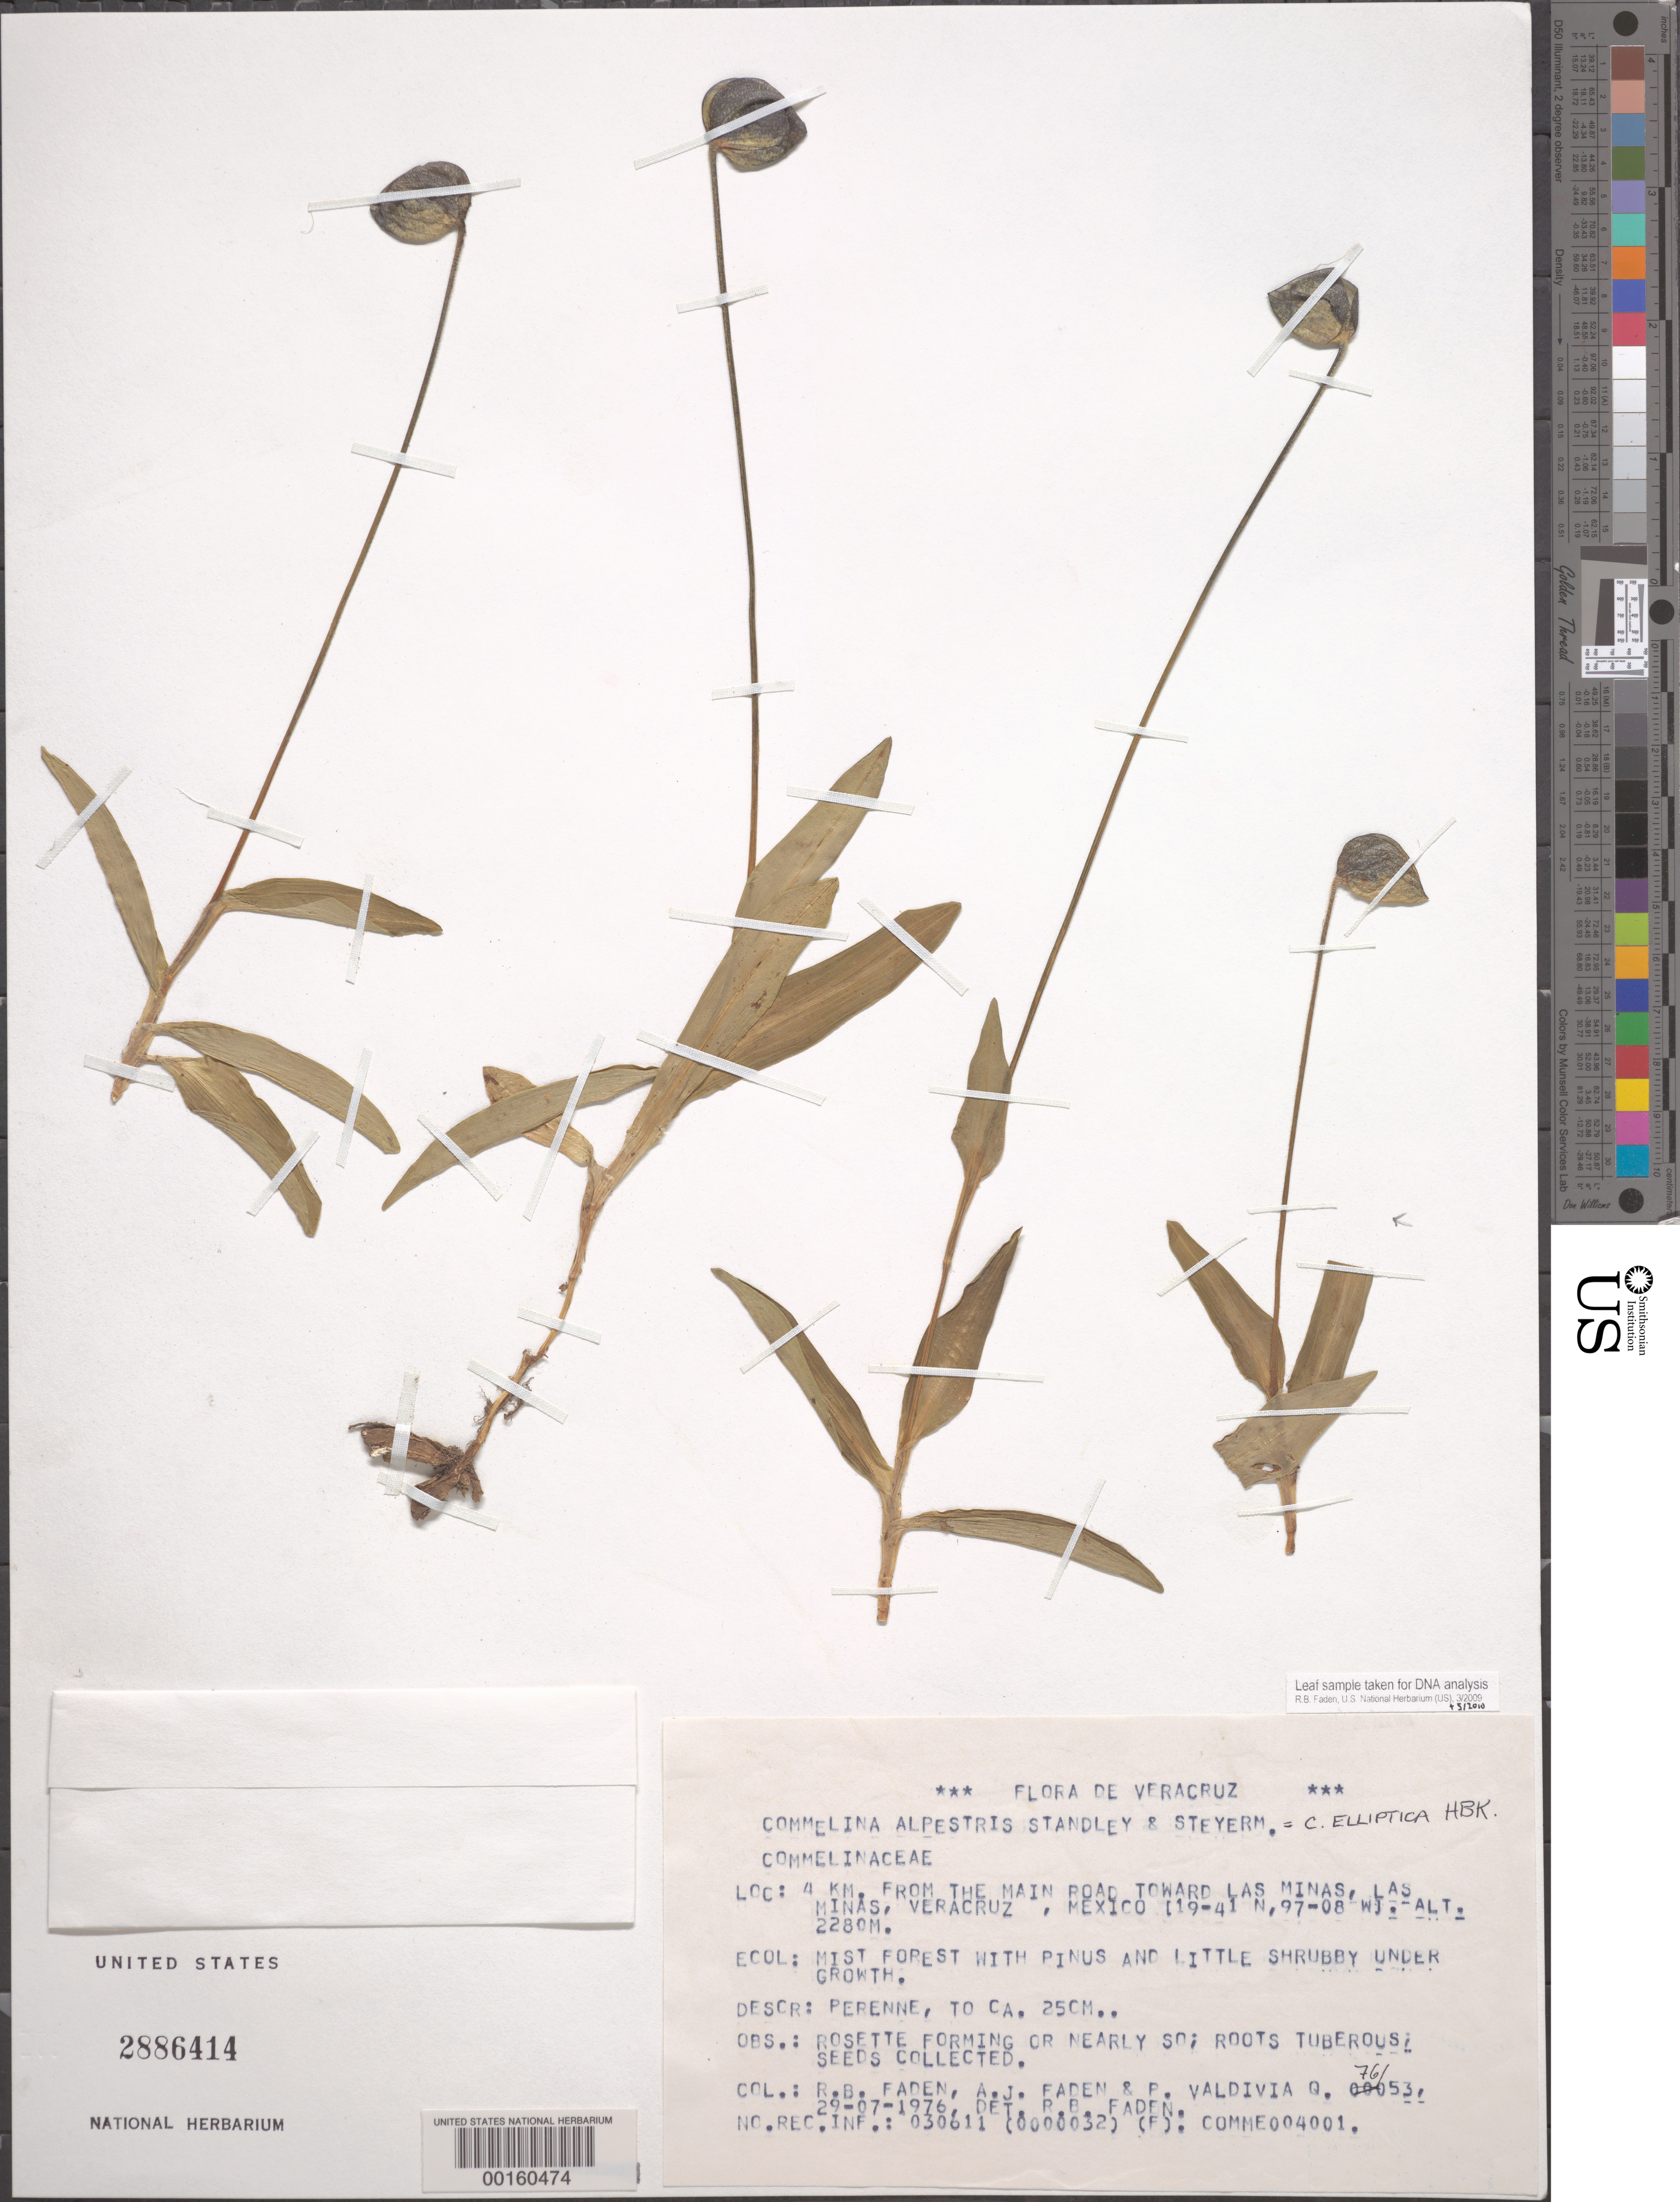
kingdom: Plantae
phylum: Tracheophyta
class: Liliopsida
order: Commelinales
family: Commelinaceae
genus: Commelina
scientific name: Commelina elliptica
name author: Kunth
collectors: R. B. Faden & A. J. Faden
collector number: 76/53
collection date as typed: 29 Jul 1976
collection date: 1976-07-29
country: Mexico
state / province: Veracruz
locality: Las Minas: 4 km from main road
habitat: Moist soil: mist forest w/pinus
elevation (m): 2280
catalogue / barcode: US 2886414